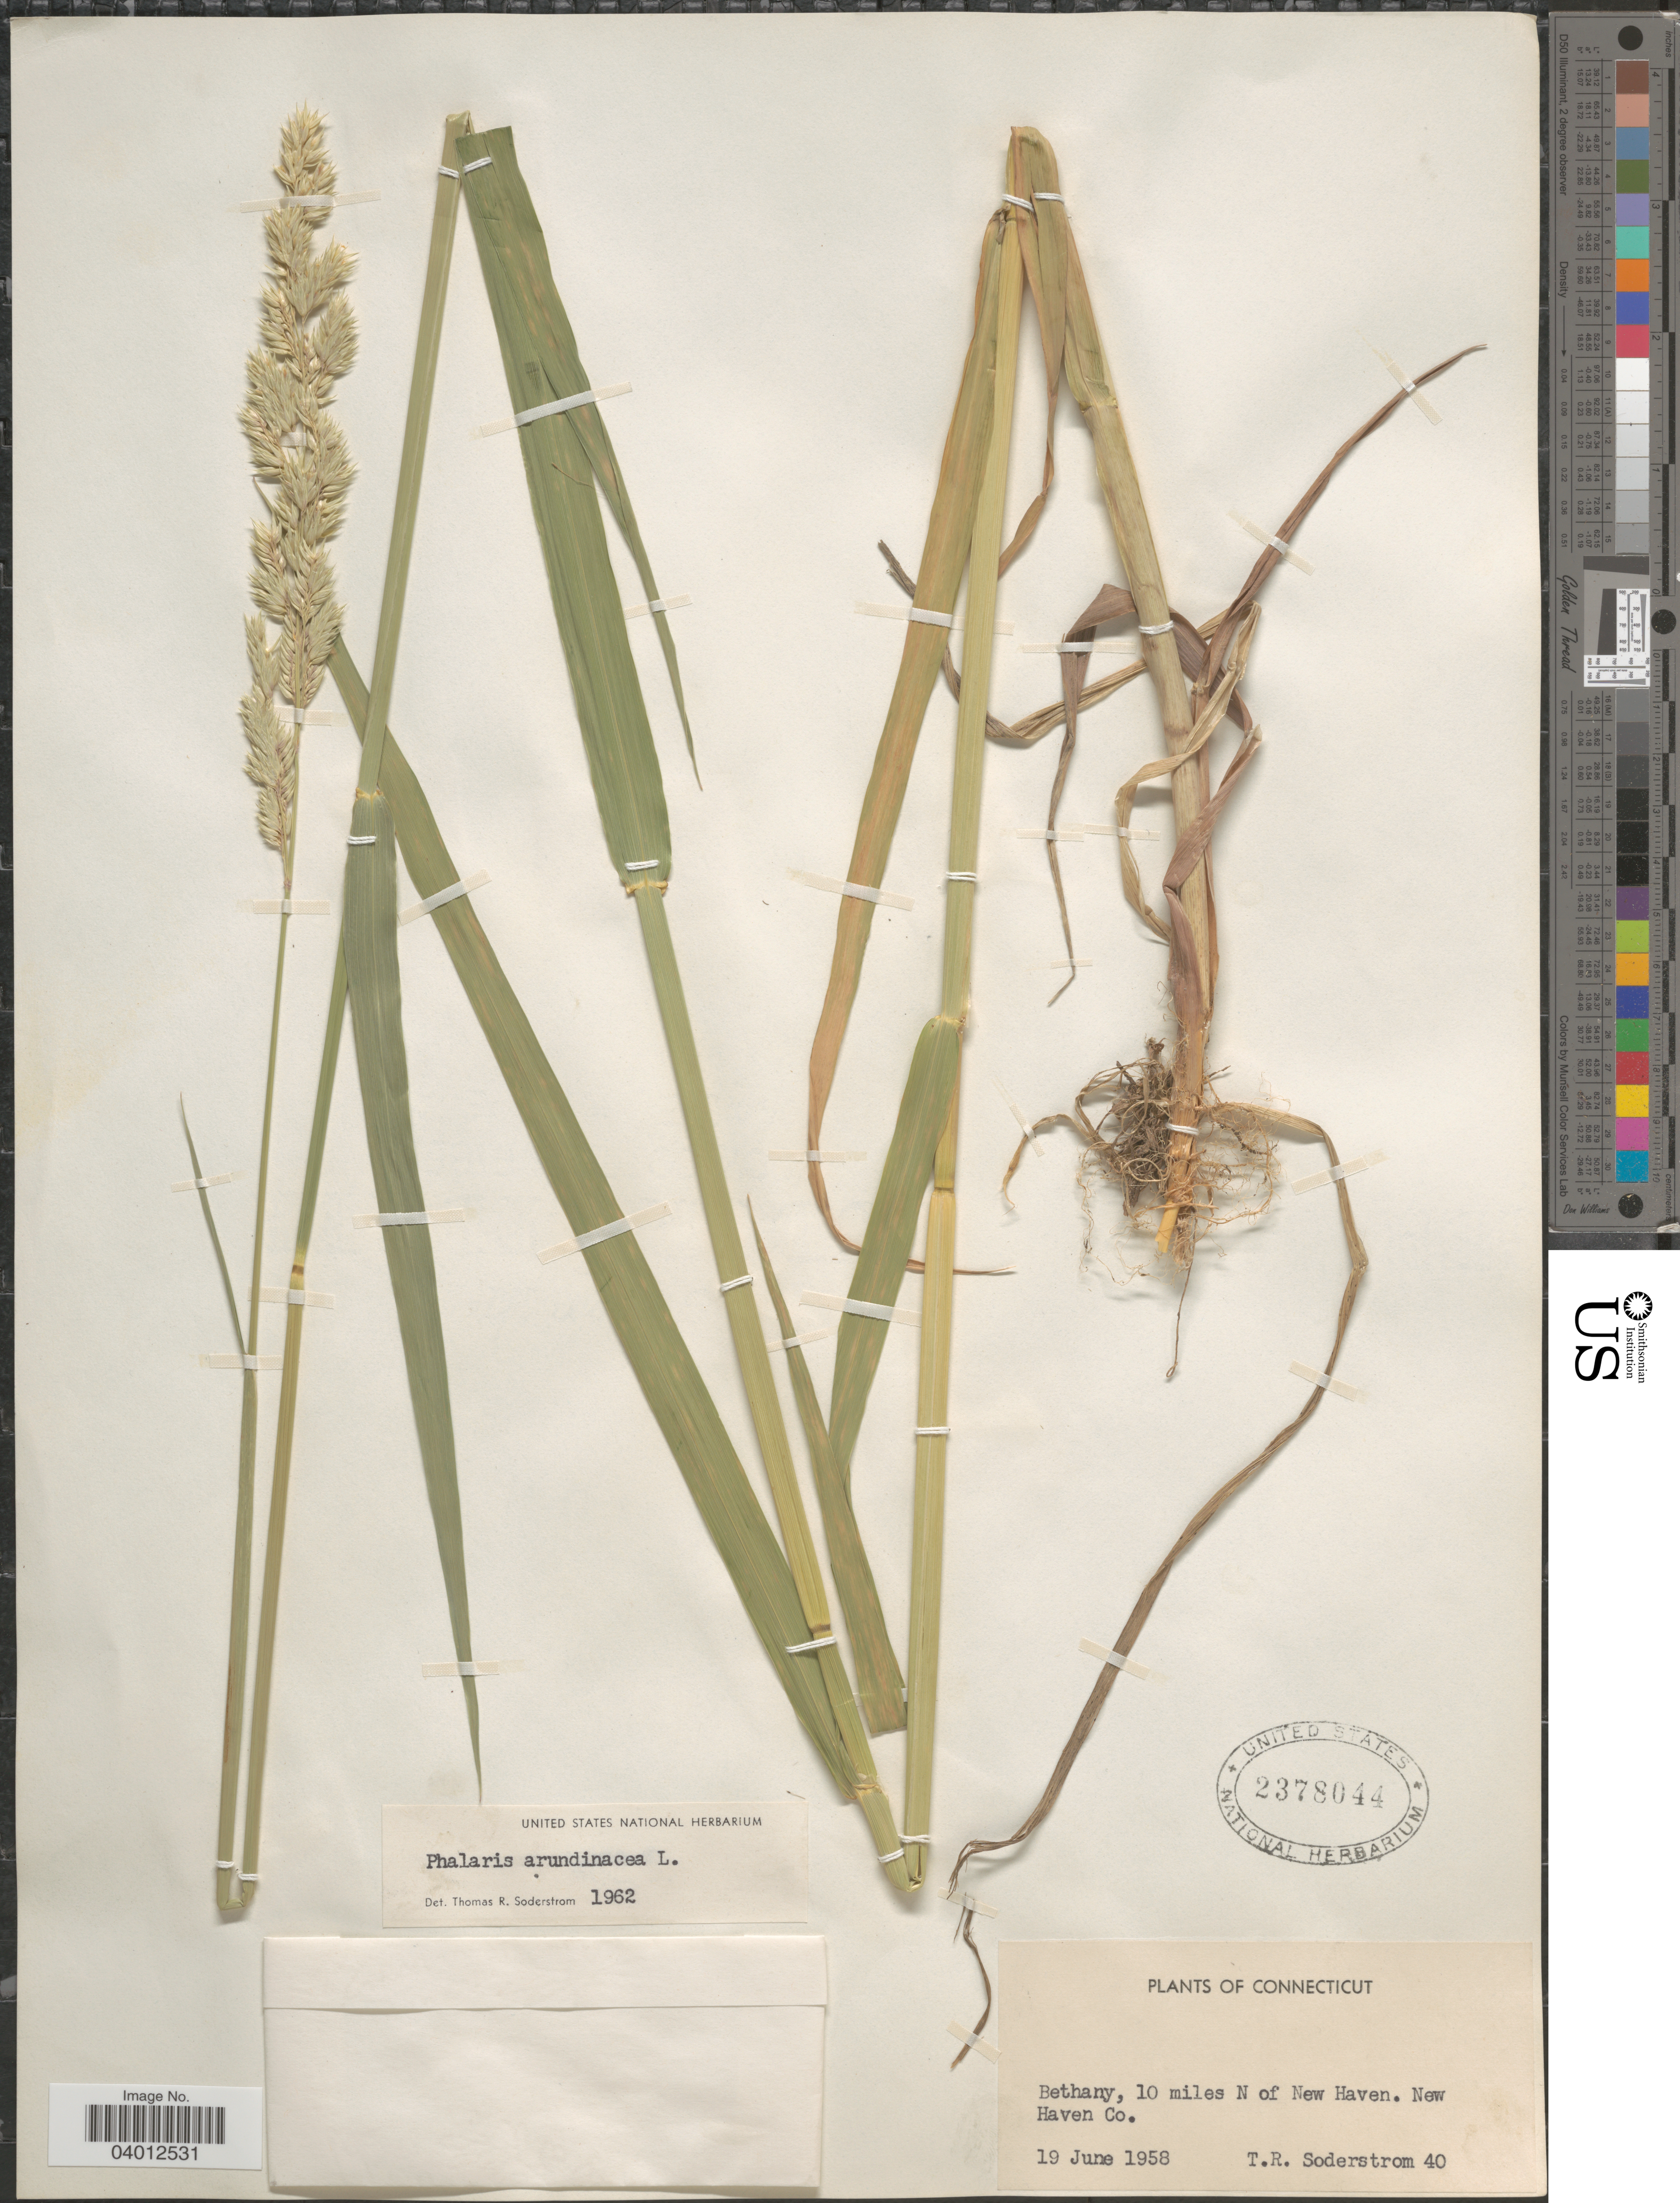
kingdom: Plantae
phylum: Tracheophyta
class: Liliopsida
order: Poales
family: Poaceae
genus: Phalaris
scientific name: Phalaris arundinacea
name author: L.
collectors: T. R. Soderstrom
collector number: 40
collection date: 1958-06-19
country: United States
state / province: Connecticut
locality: Bethany, 10 miles N of New Haven. New Haven Co.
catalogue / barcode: US 2378044